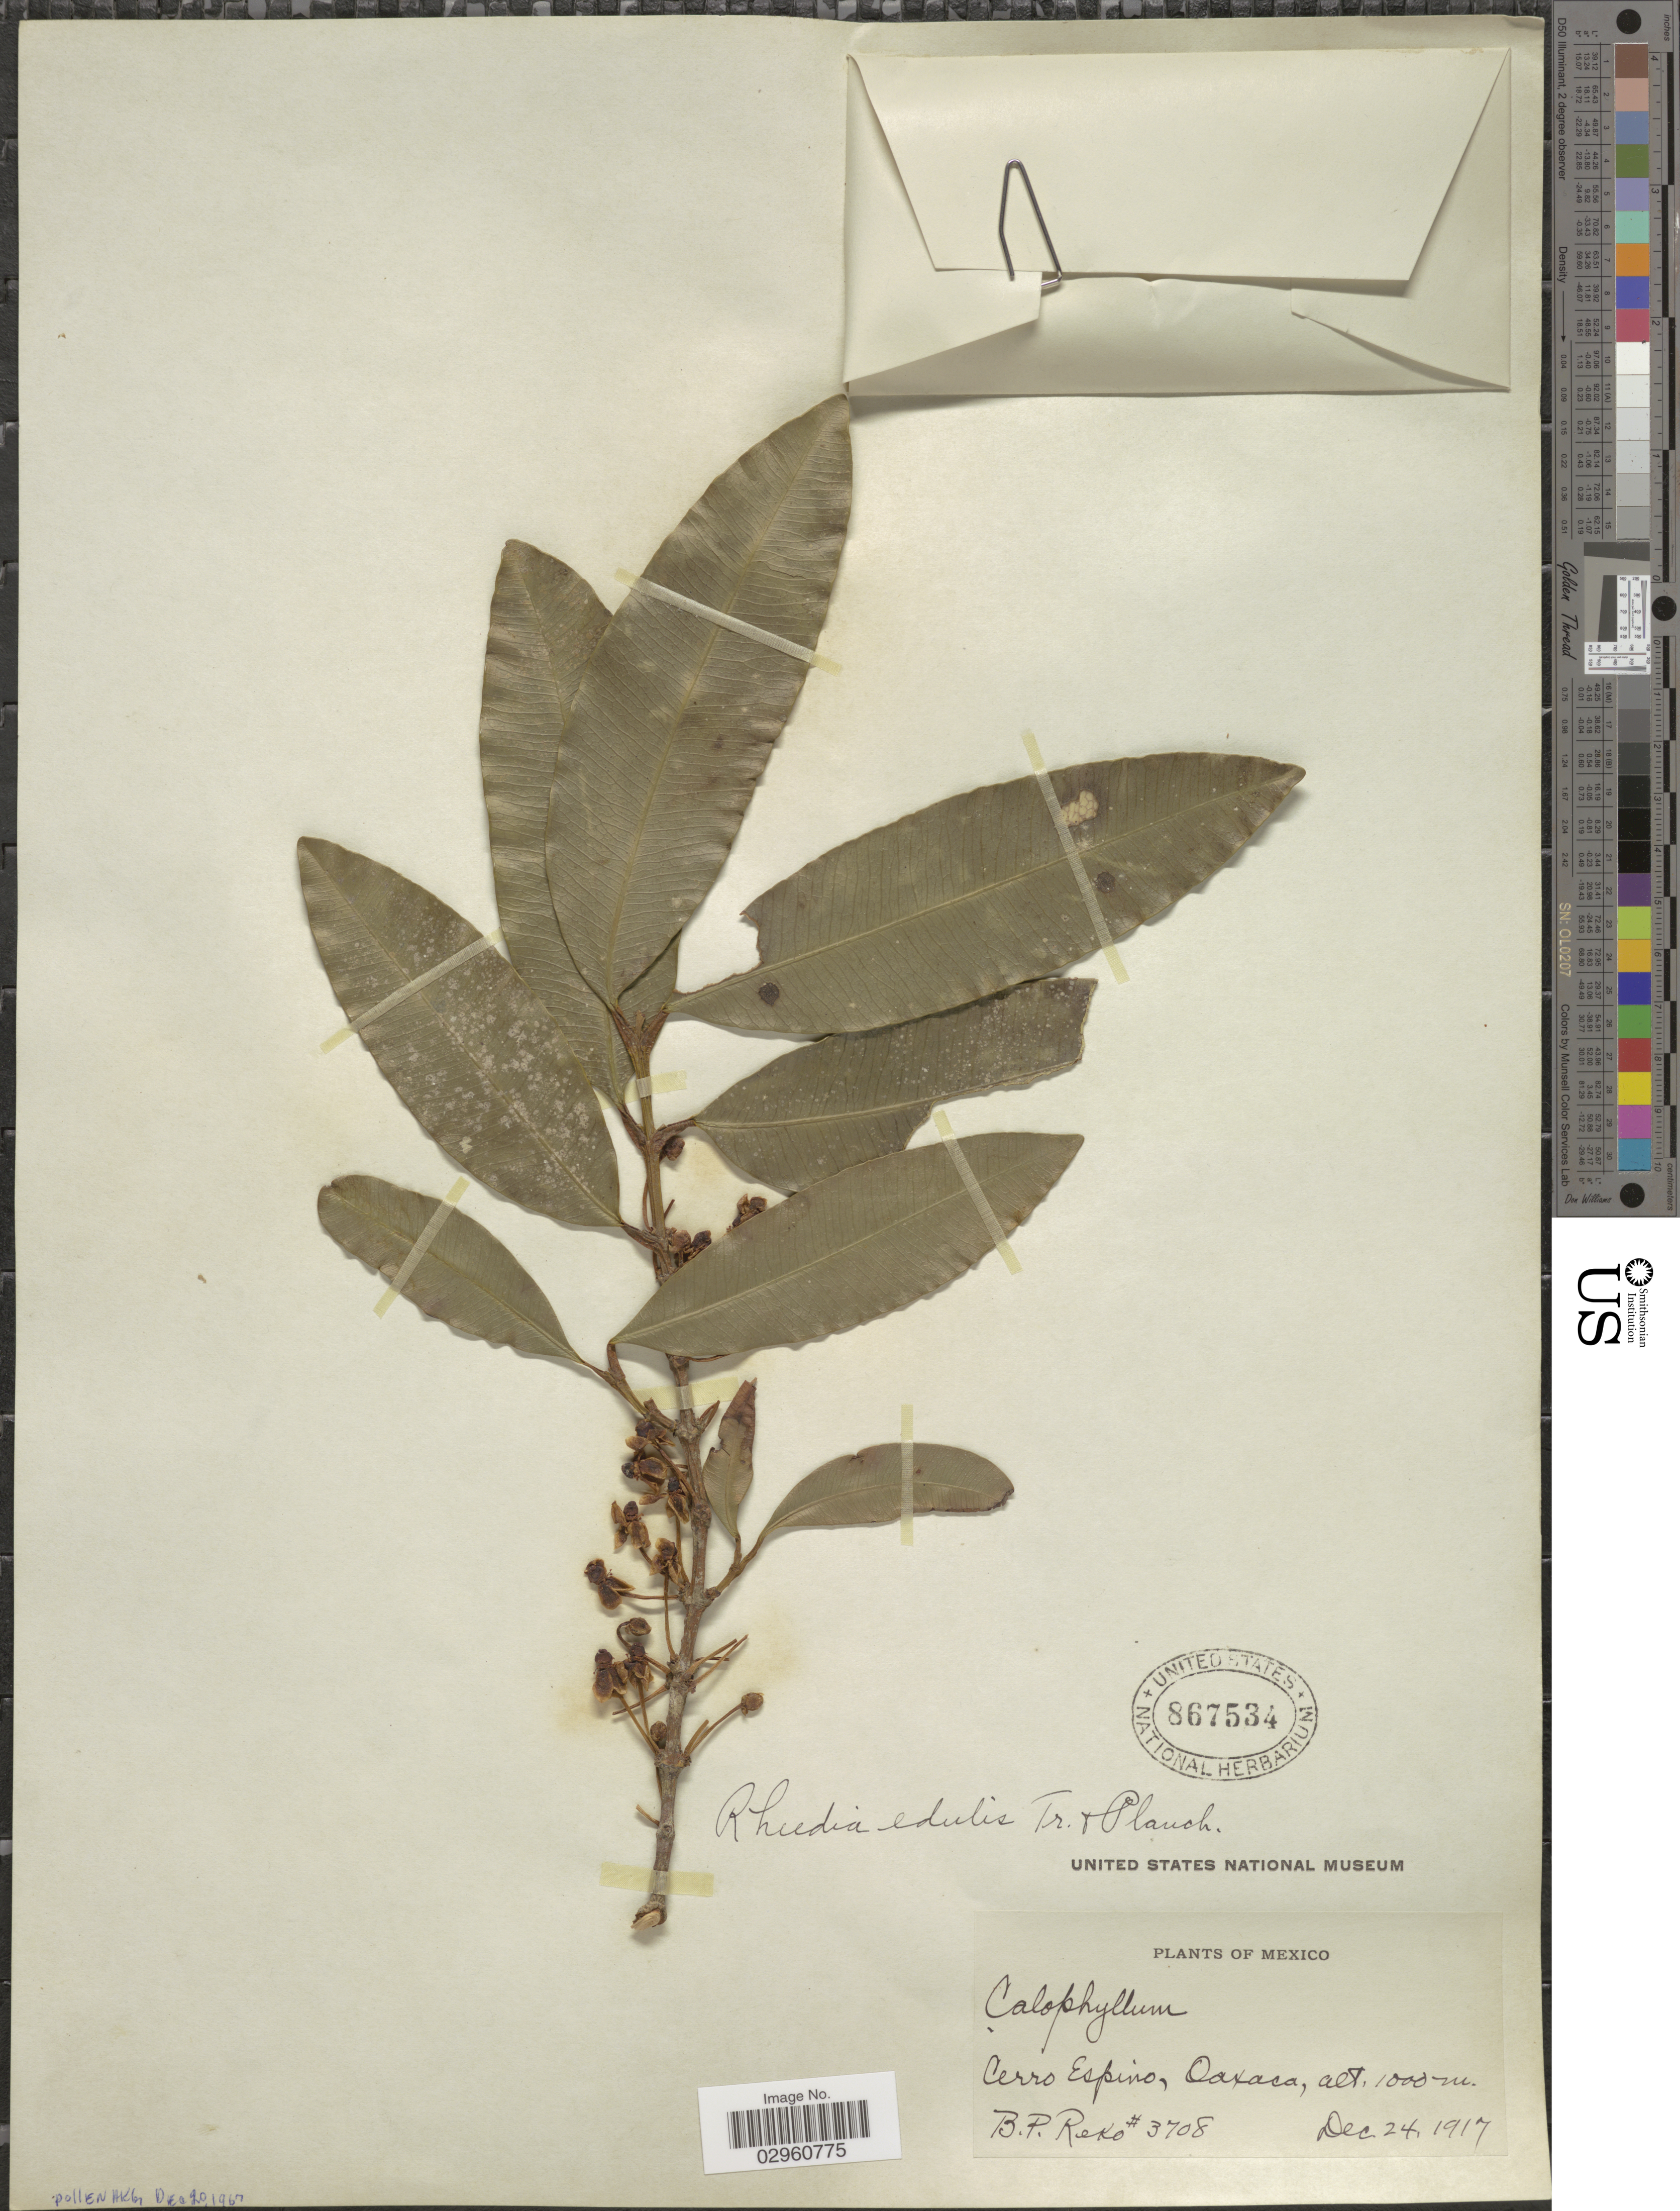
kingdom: Plantae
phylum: Tracheophyta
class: Magnoliopsida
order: Malpighiales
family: Clusiaceae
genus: Garcinia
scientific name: Garcinia intermedia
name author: (Pittier) Hammel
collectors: B. P. Reko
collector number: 3708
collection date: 1917-12-24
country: Mexico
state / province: Oaxaca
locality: Cerro Espino, Oaxaca.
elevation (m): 1000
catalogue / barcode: US 867534